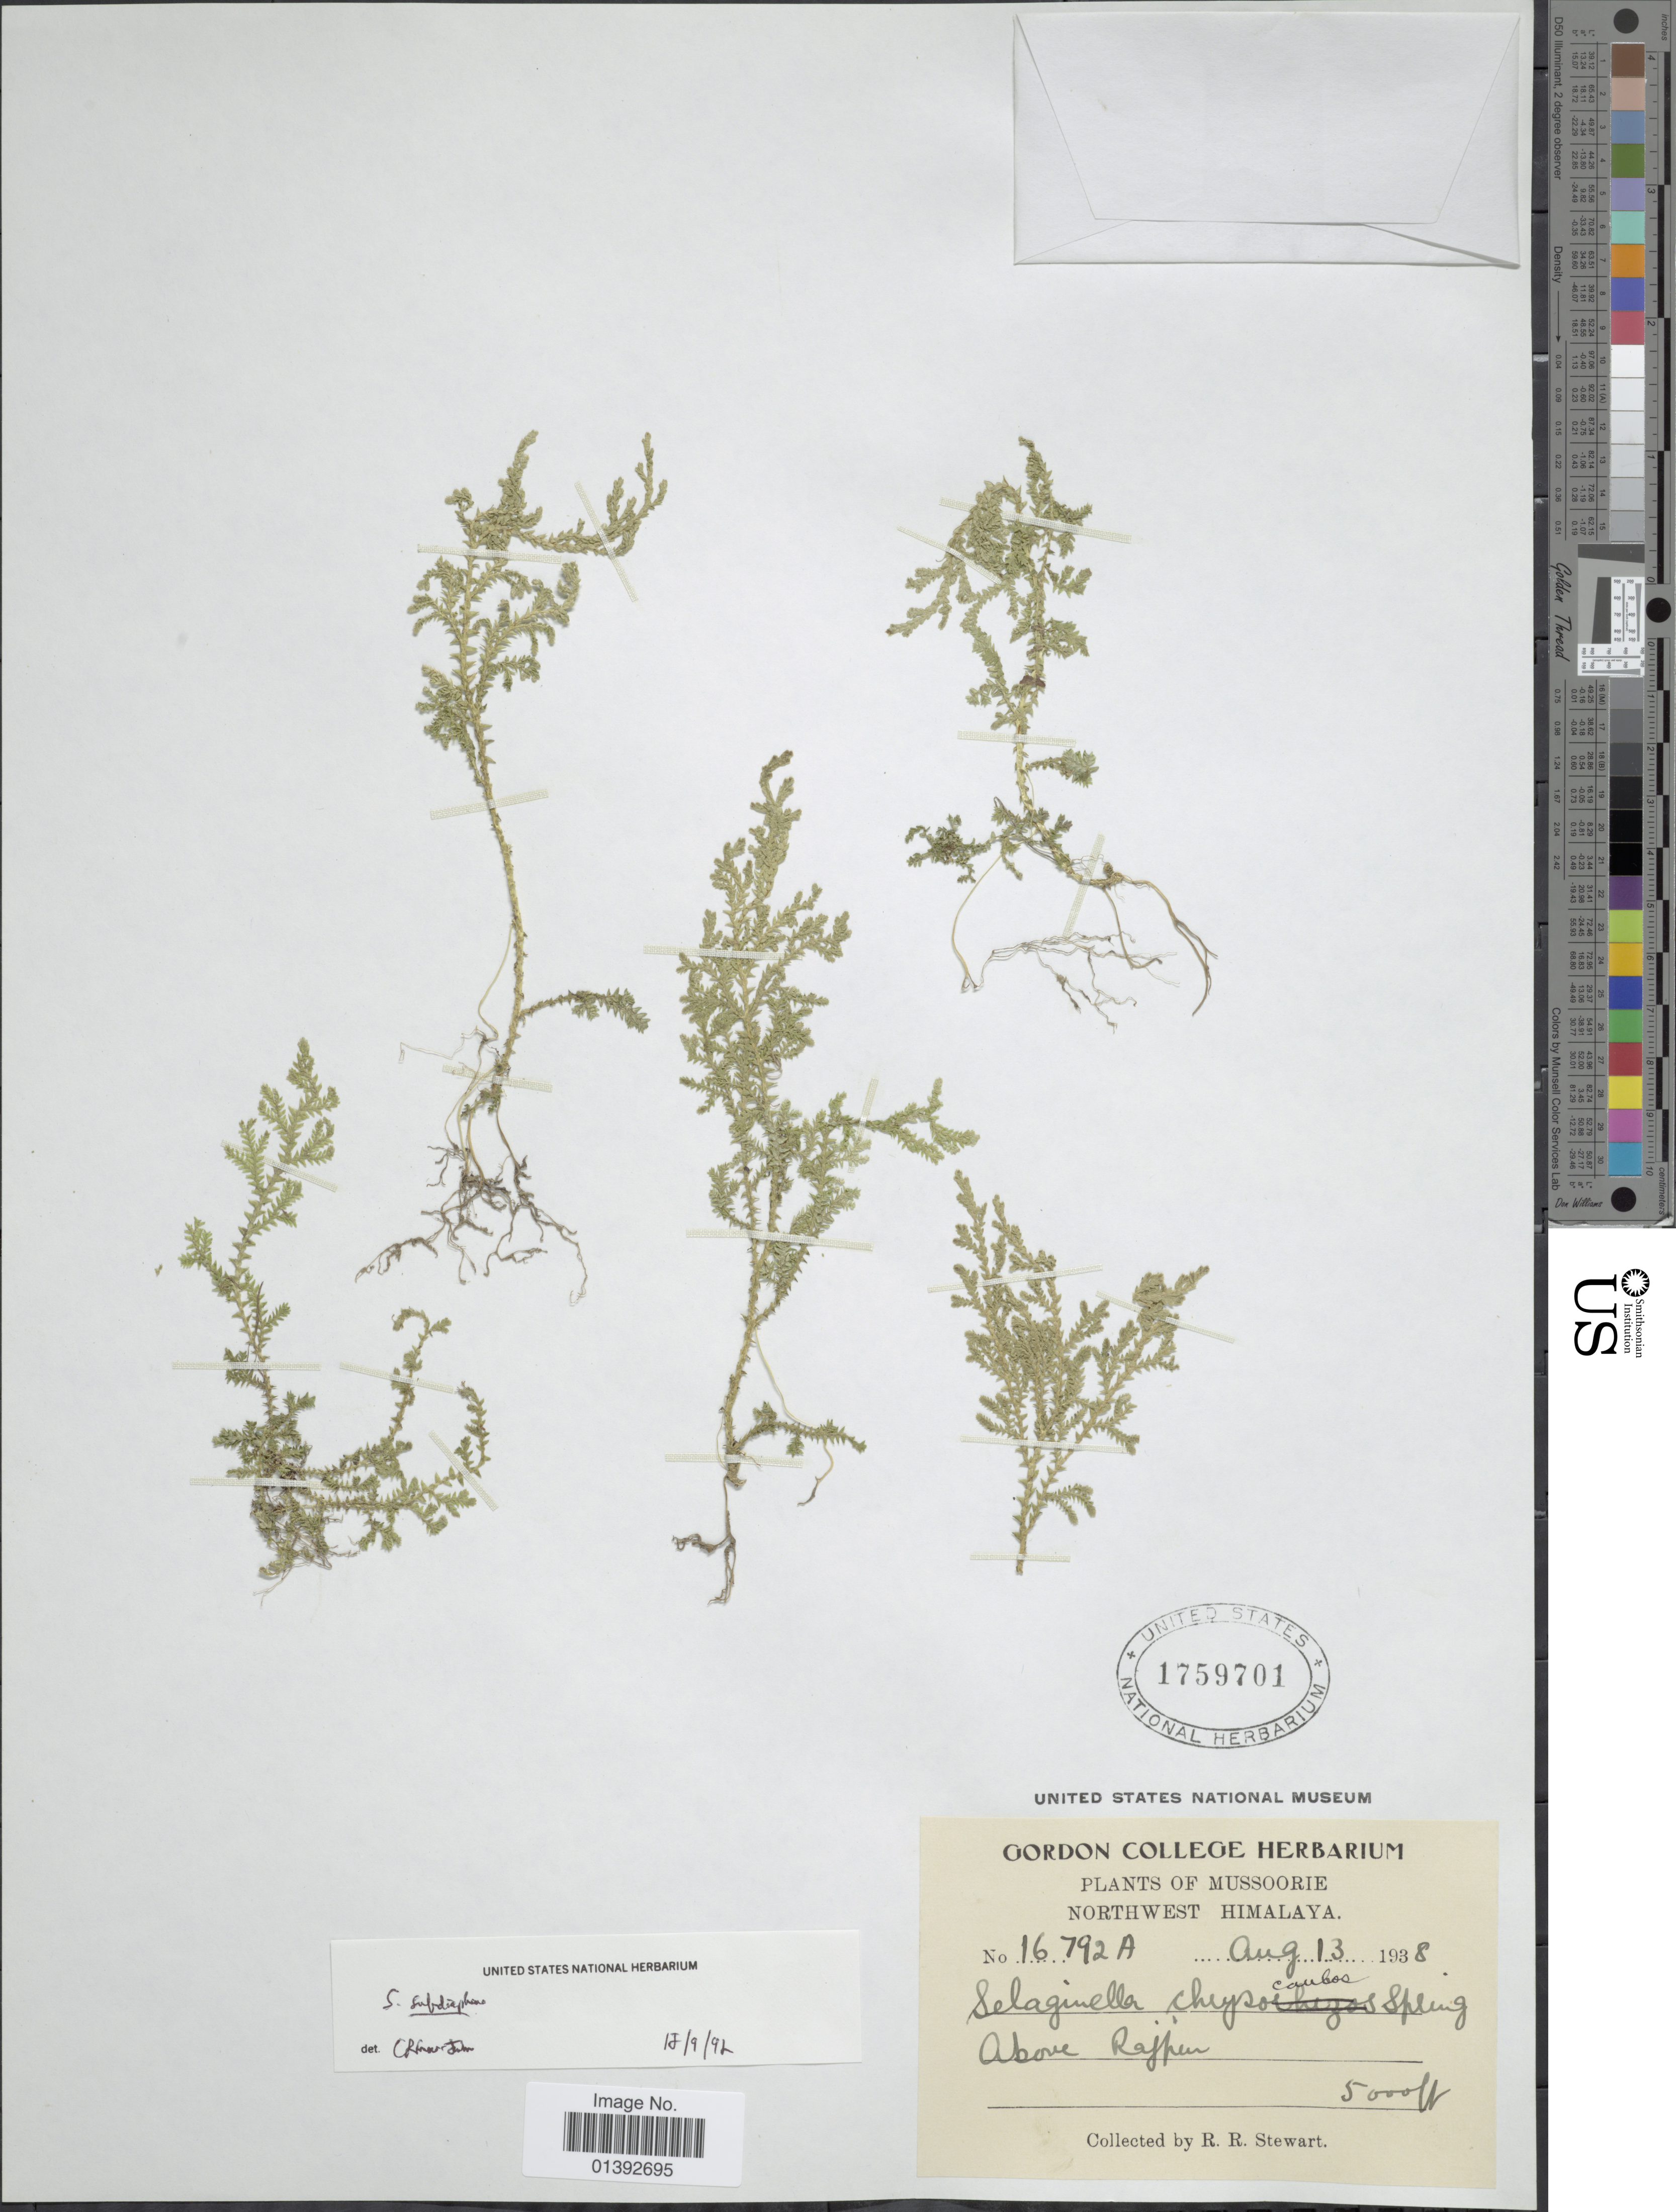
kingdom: Plantae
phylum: Tracheophyta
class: Lycopodiopsida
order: Selaginellales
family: Selaginellaceae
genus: Selaginella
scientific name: Selaginella chrysocaulos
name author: (Hook. & Grev.) Spring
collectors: R. R. Stewart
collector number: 16792A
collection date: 1938-08-13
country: India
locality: Mussoorie, Northwest Himalaya, Above Rajpur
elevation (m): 1524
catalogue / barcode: US 1759701